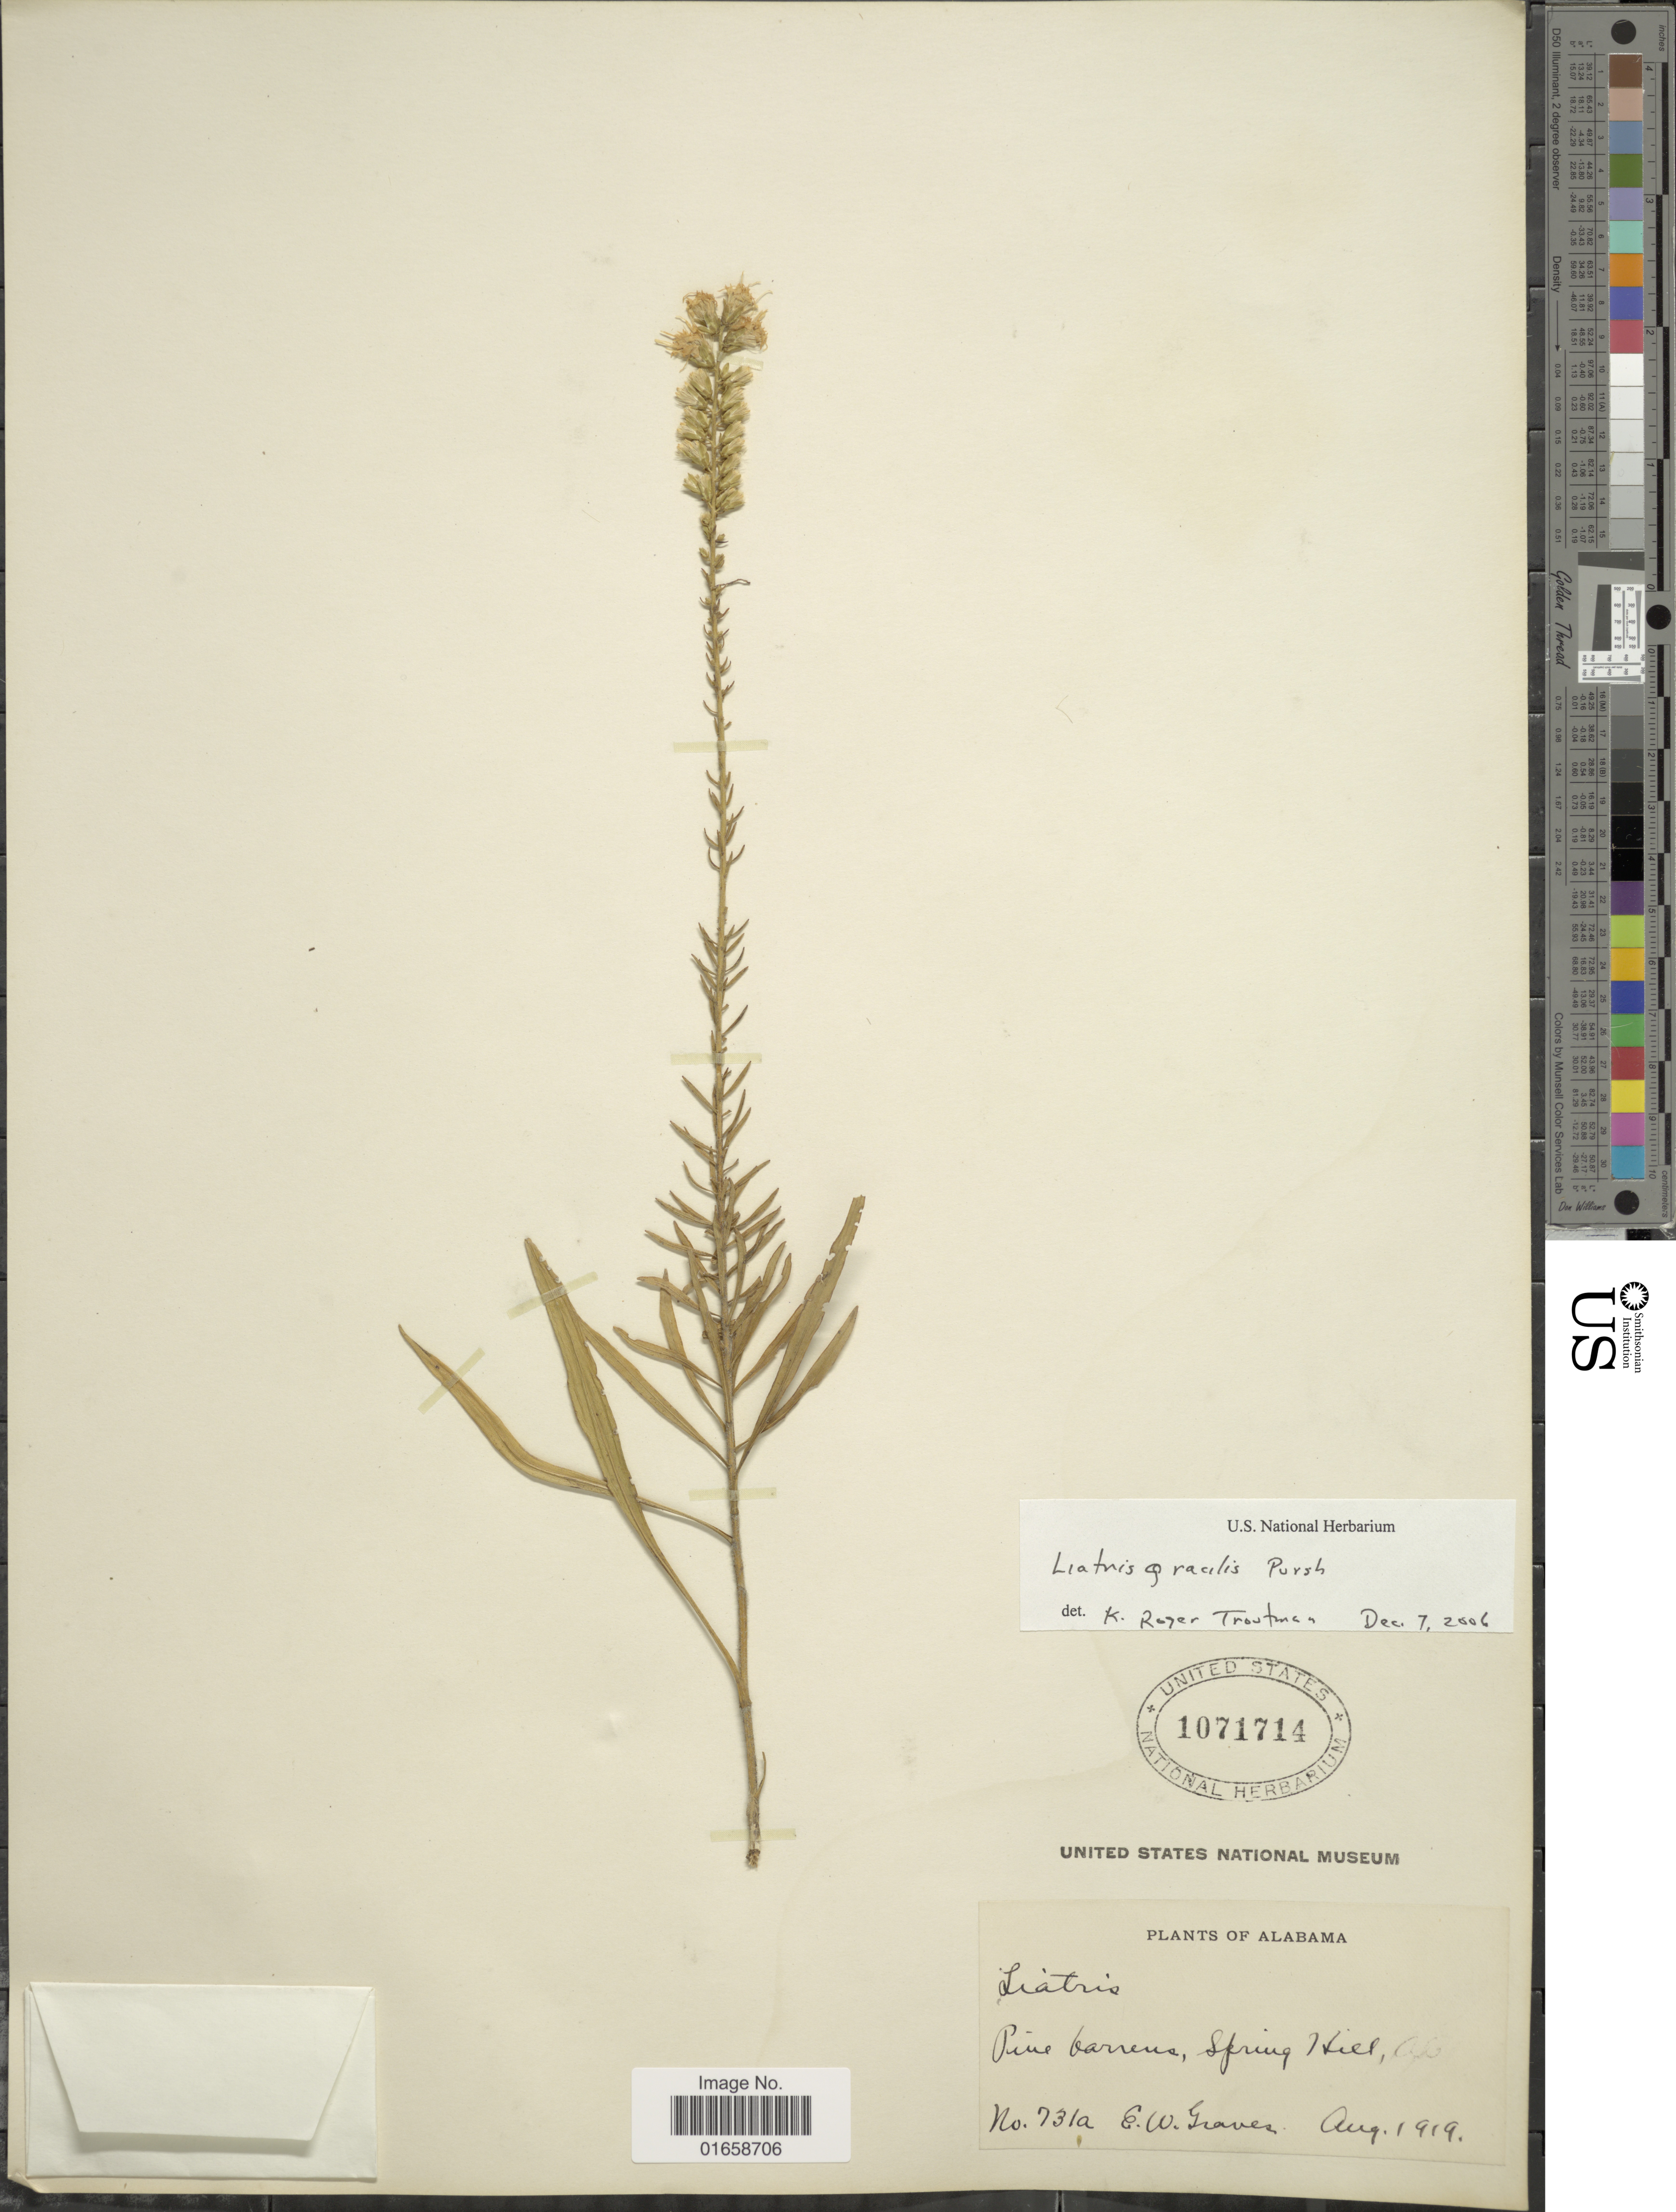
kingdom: Plantae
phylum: Tracheophyta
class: Magnoliopsida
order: Asterales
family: Asteraceae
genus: Liatris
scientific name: Liatris gracilis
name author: Pursh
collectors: E. Graves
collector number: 731a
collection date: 1919-08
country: United States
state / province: Alabama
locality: Pine barrens, Spring Hill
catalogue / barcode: US 1071714